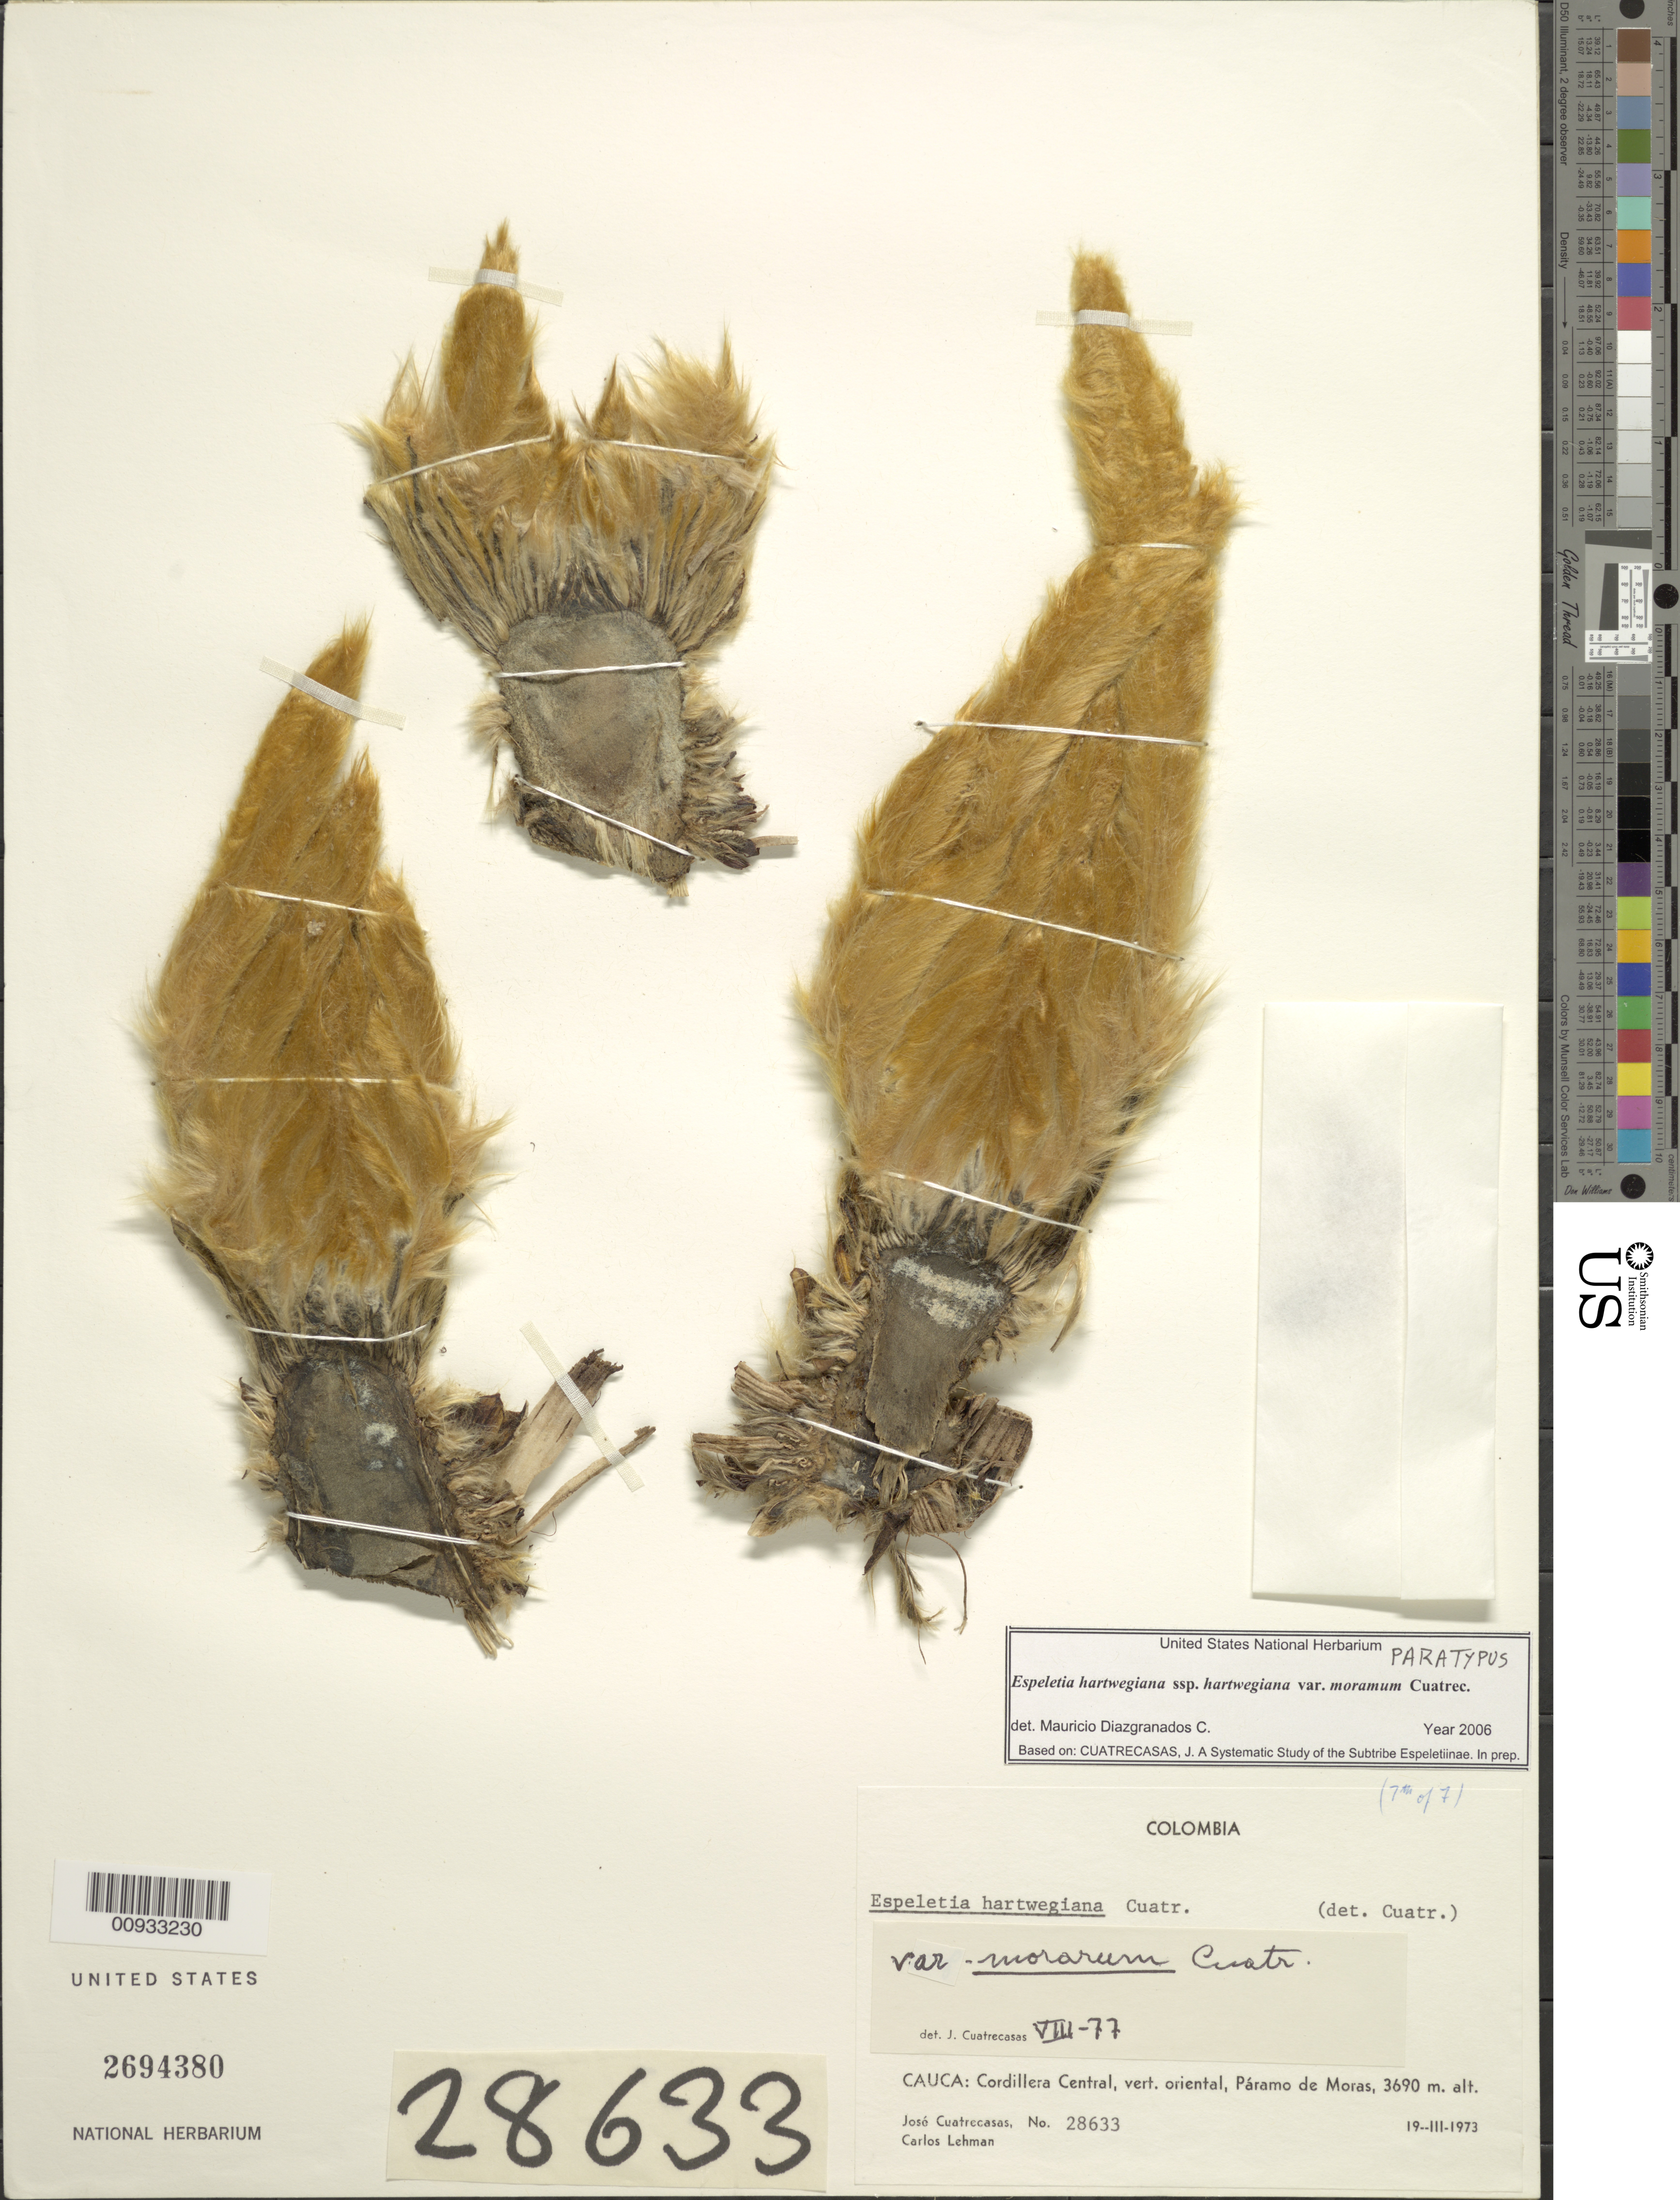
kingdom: Plantae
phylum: Tracheophyta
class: Magnoliopsida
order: Asterales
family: Asteraceae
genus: Espeletia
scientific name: Espeletia hartwegiana var. morarum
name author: Cuatrec.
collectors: J. Cuatrecasas & C. Lehman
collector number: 28633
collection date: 1973-03-19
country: Colombia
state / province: Cauca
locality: Cordillera Central, vert. oriental, Paramo de Moras.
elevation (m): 3690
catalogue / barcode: US 2694380